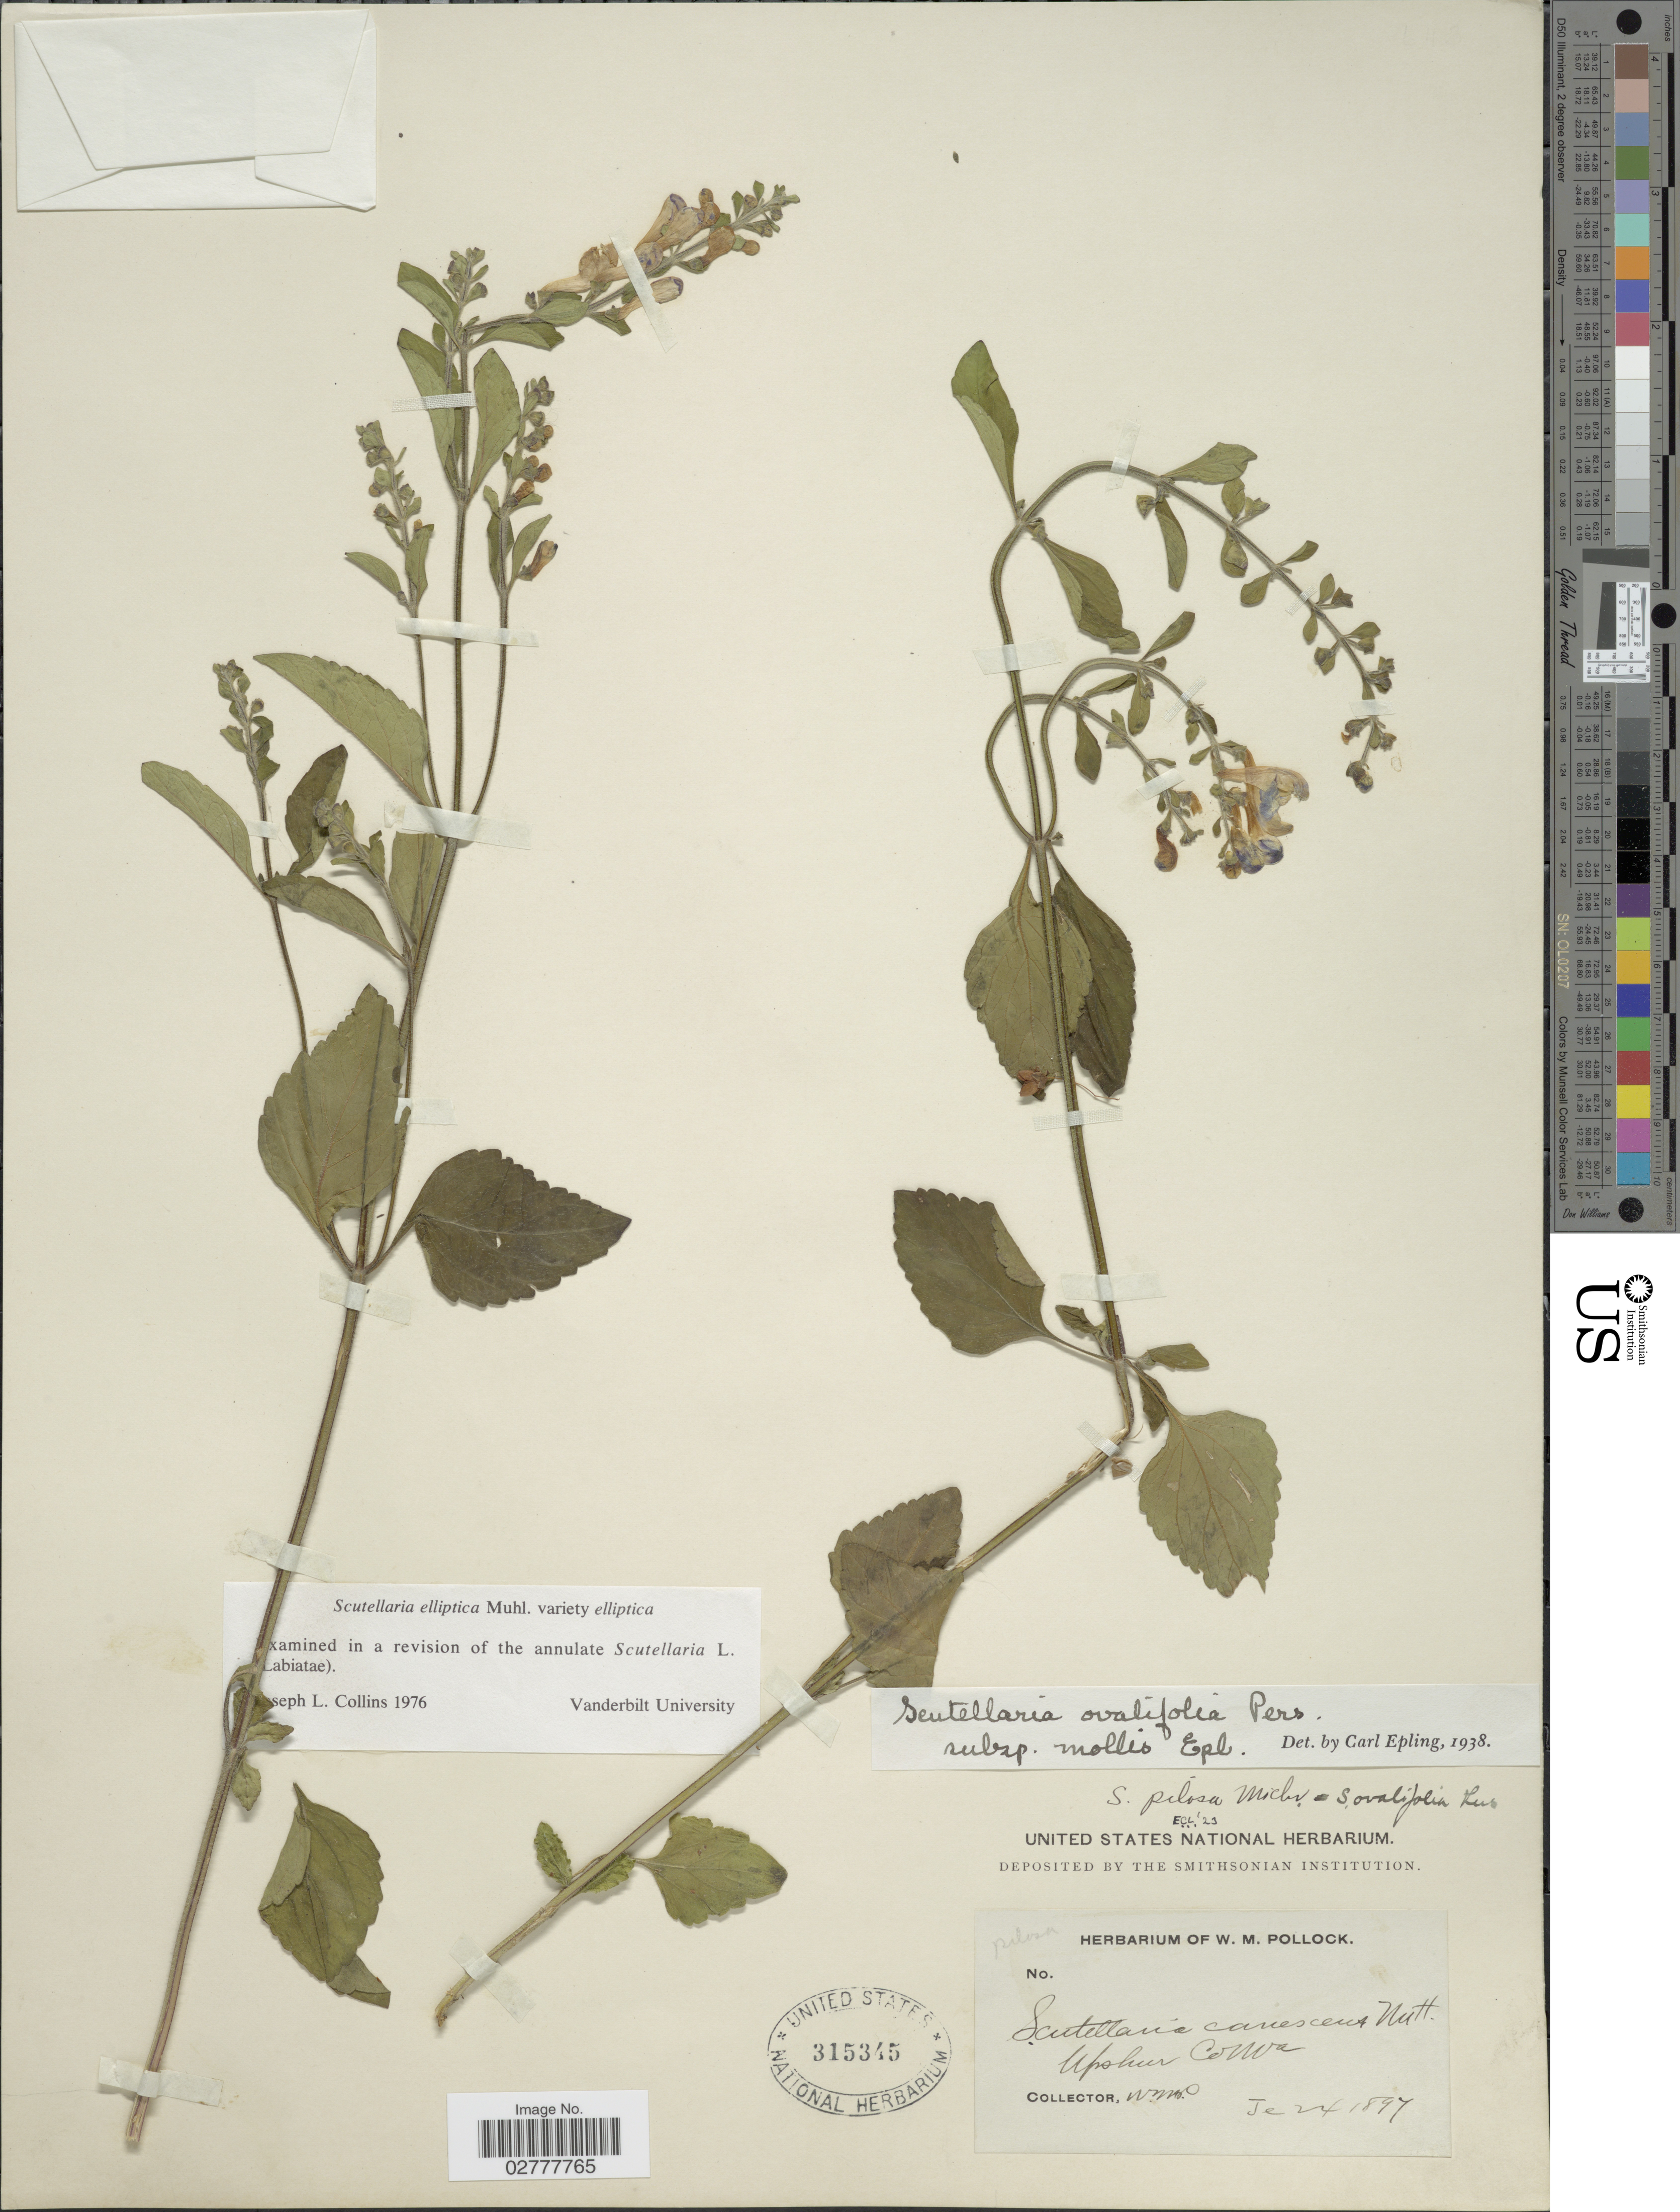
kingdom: Plantae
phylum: Tracheophyta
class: Magnoliopsida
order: Lamiales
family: Lamiaceae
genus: Scutellaria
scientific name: Scutellaria elliptica var. elliptica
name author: Muhl.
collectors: W. M. Pollock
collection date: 1897-06-24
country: United States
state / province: West Virginia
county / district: Upshur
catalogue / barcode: US 315345